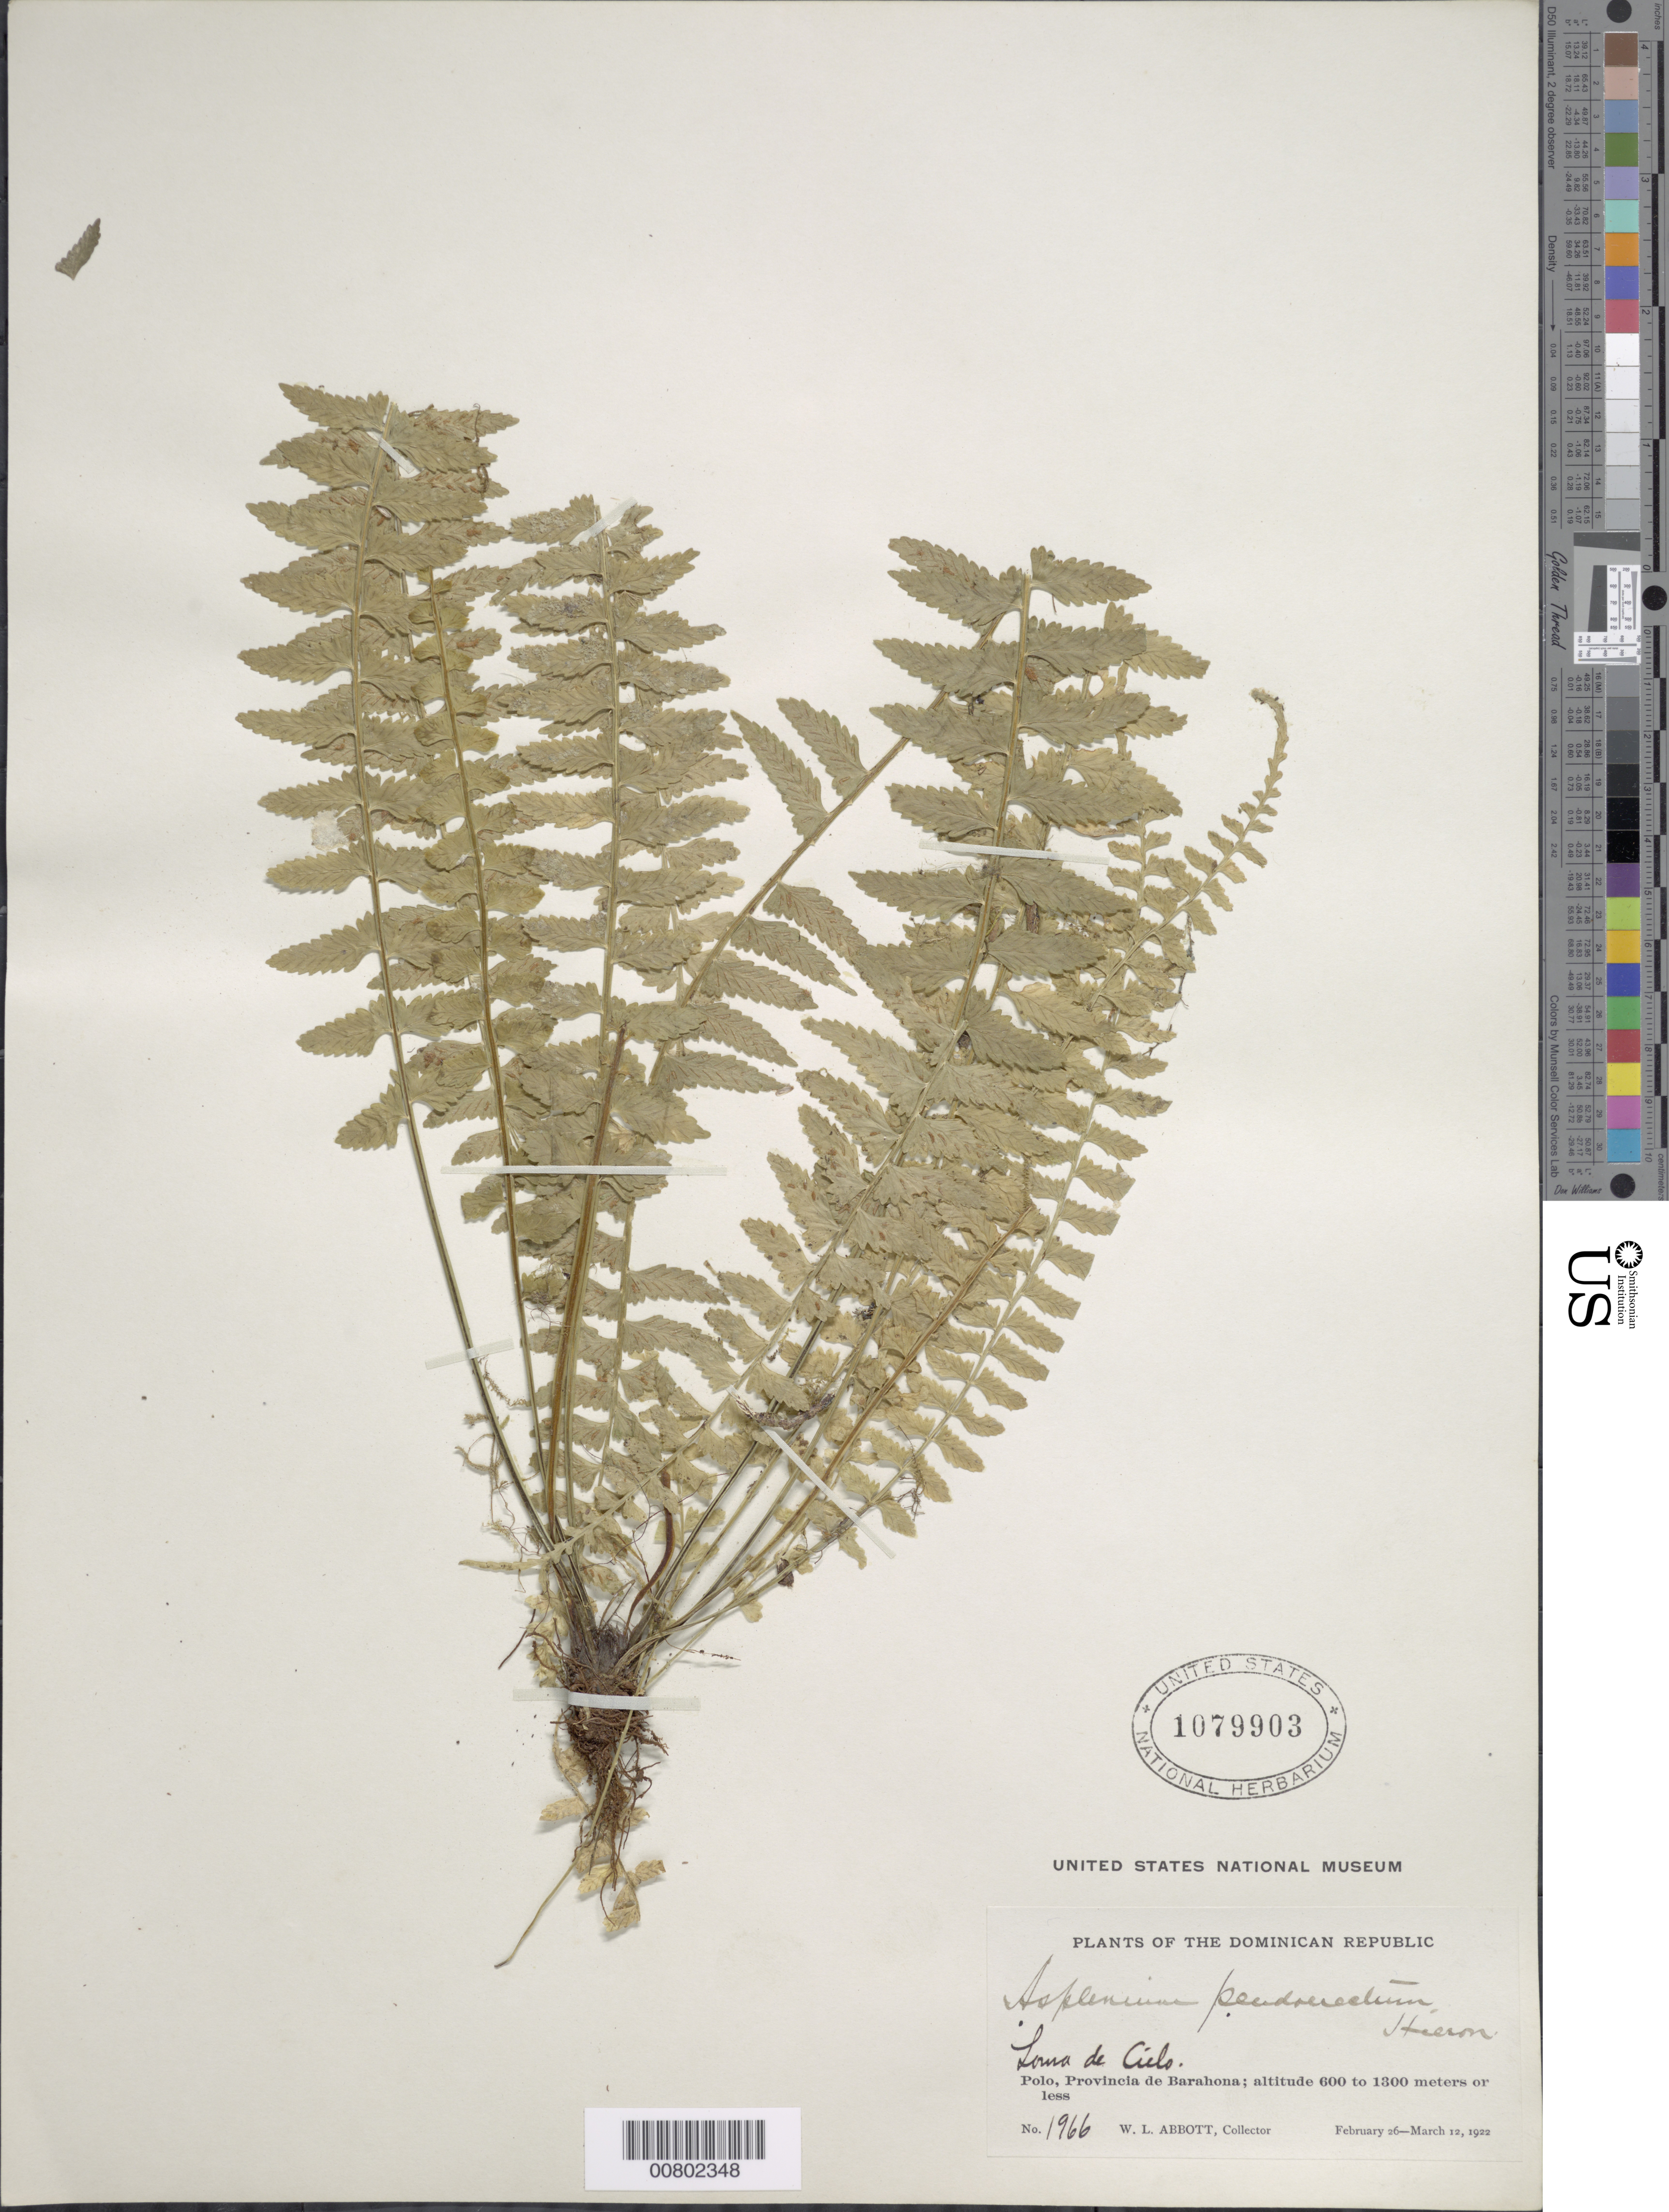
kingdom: Plantae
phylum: Tracheophyta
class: Polypodiopsida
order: Polypodiales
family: Aspleniaceae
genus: Asplenium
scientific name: Asplenium pteropus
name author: Kaulf.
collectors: W. L. Abbott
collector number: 1966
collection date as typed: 26 Feb 1922 to 12 Mar 1922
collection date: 1922-02-26/1922-03-12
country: Dominican Republic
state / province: Barahona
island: Hispaniola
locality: Polo, Loma de Cielo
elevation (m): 600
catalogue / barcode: US 1079903